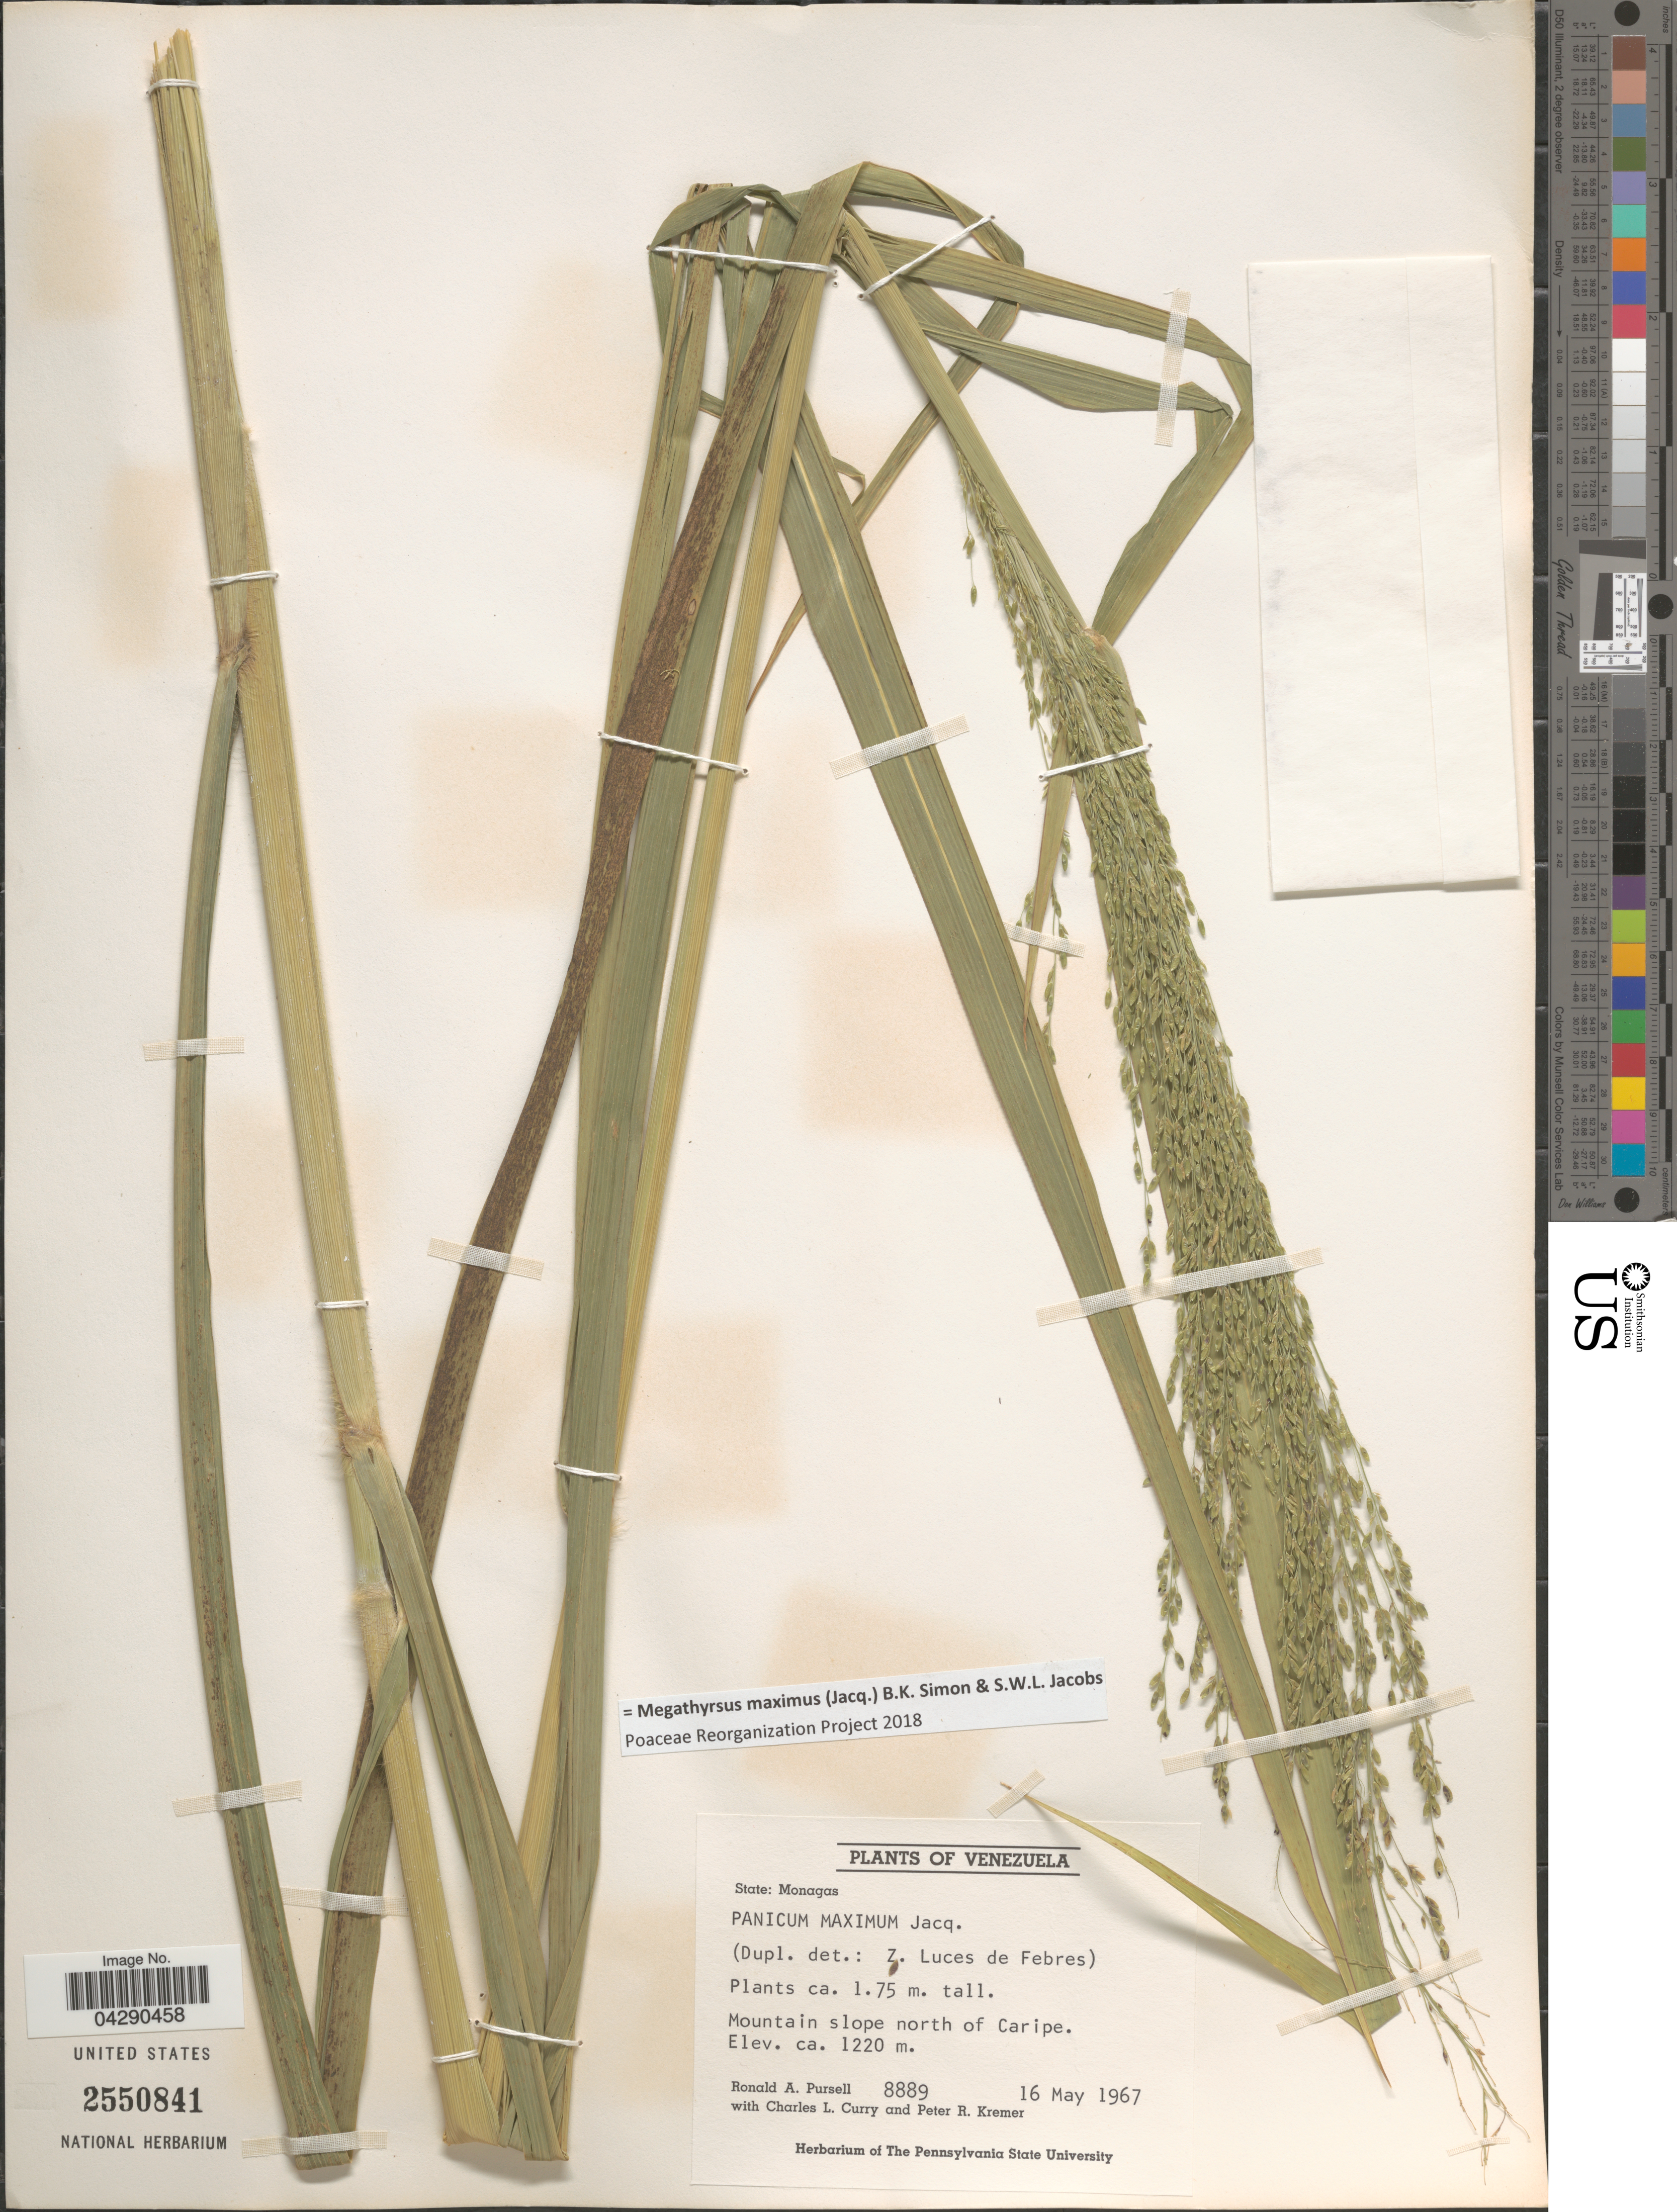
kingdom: Plantae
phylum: Tracheophyta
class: Liliopsida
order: Poales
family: Poaceae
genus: Megathyrsus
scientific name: Megathyrsus maximus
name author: (Jacq.) B.K. Simon & S.W.L. Jacobs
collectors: R. A. Pursell, C. L. Curry & P. Kremer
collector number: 8889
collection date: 1967-05-16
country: Venezuela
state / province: Monagas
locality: Mountain slope north of Caripe.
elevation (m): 1220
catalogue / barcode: US 2550841